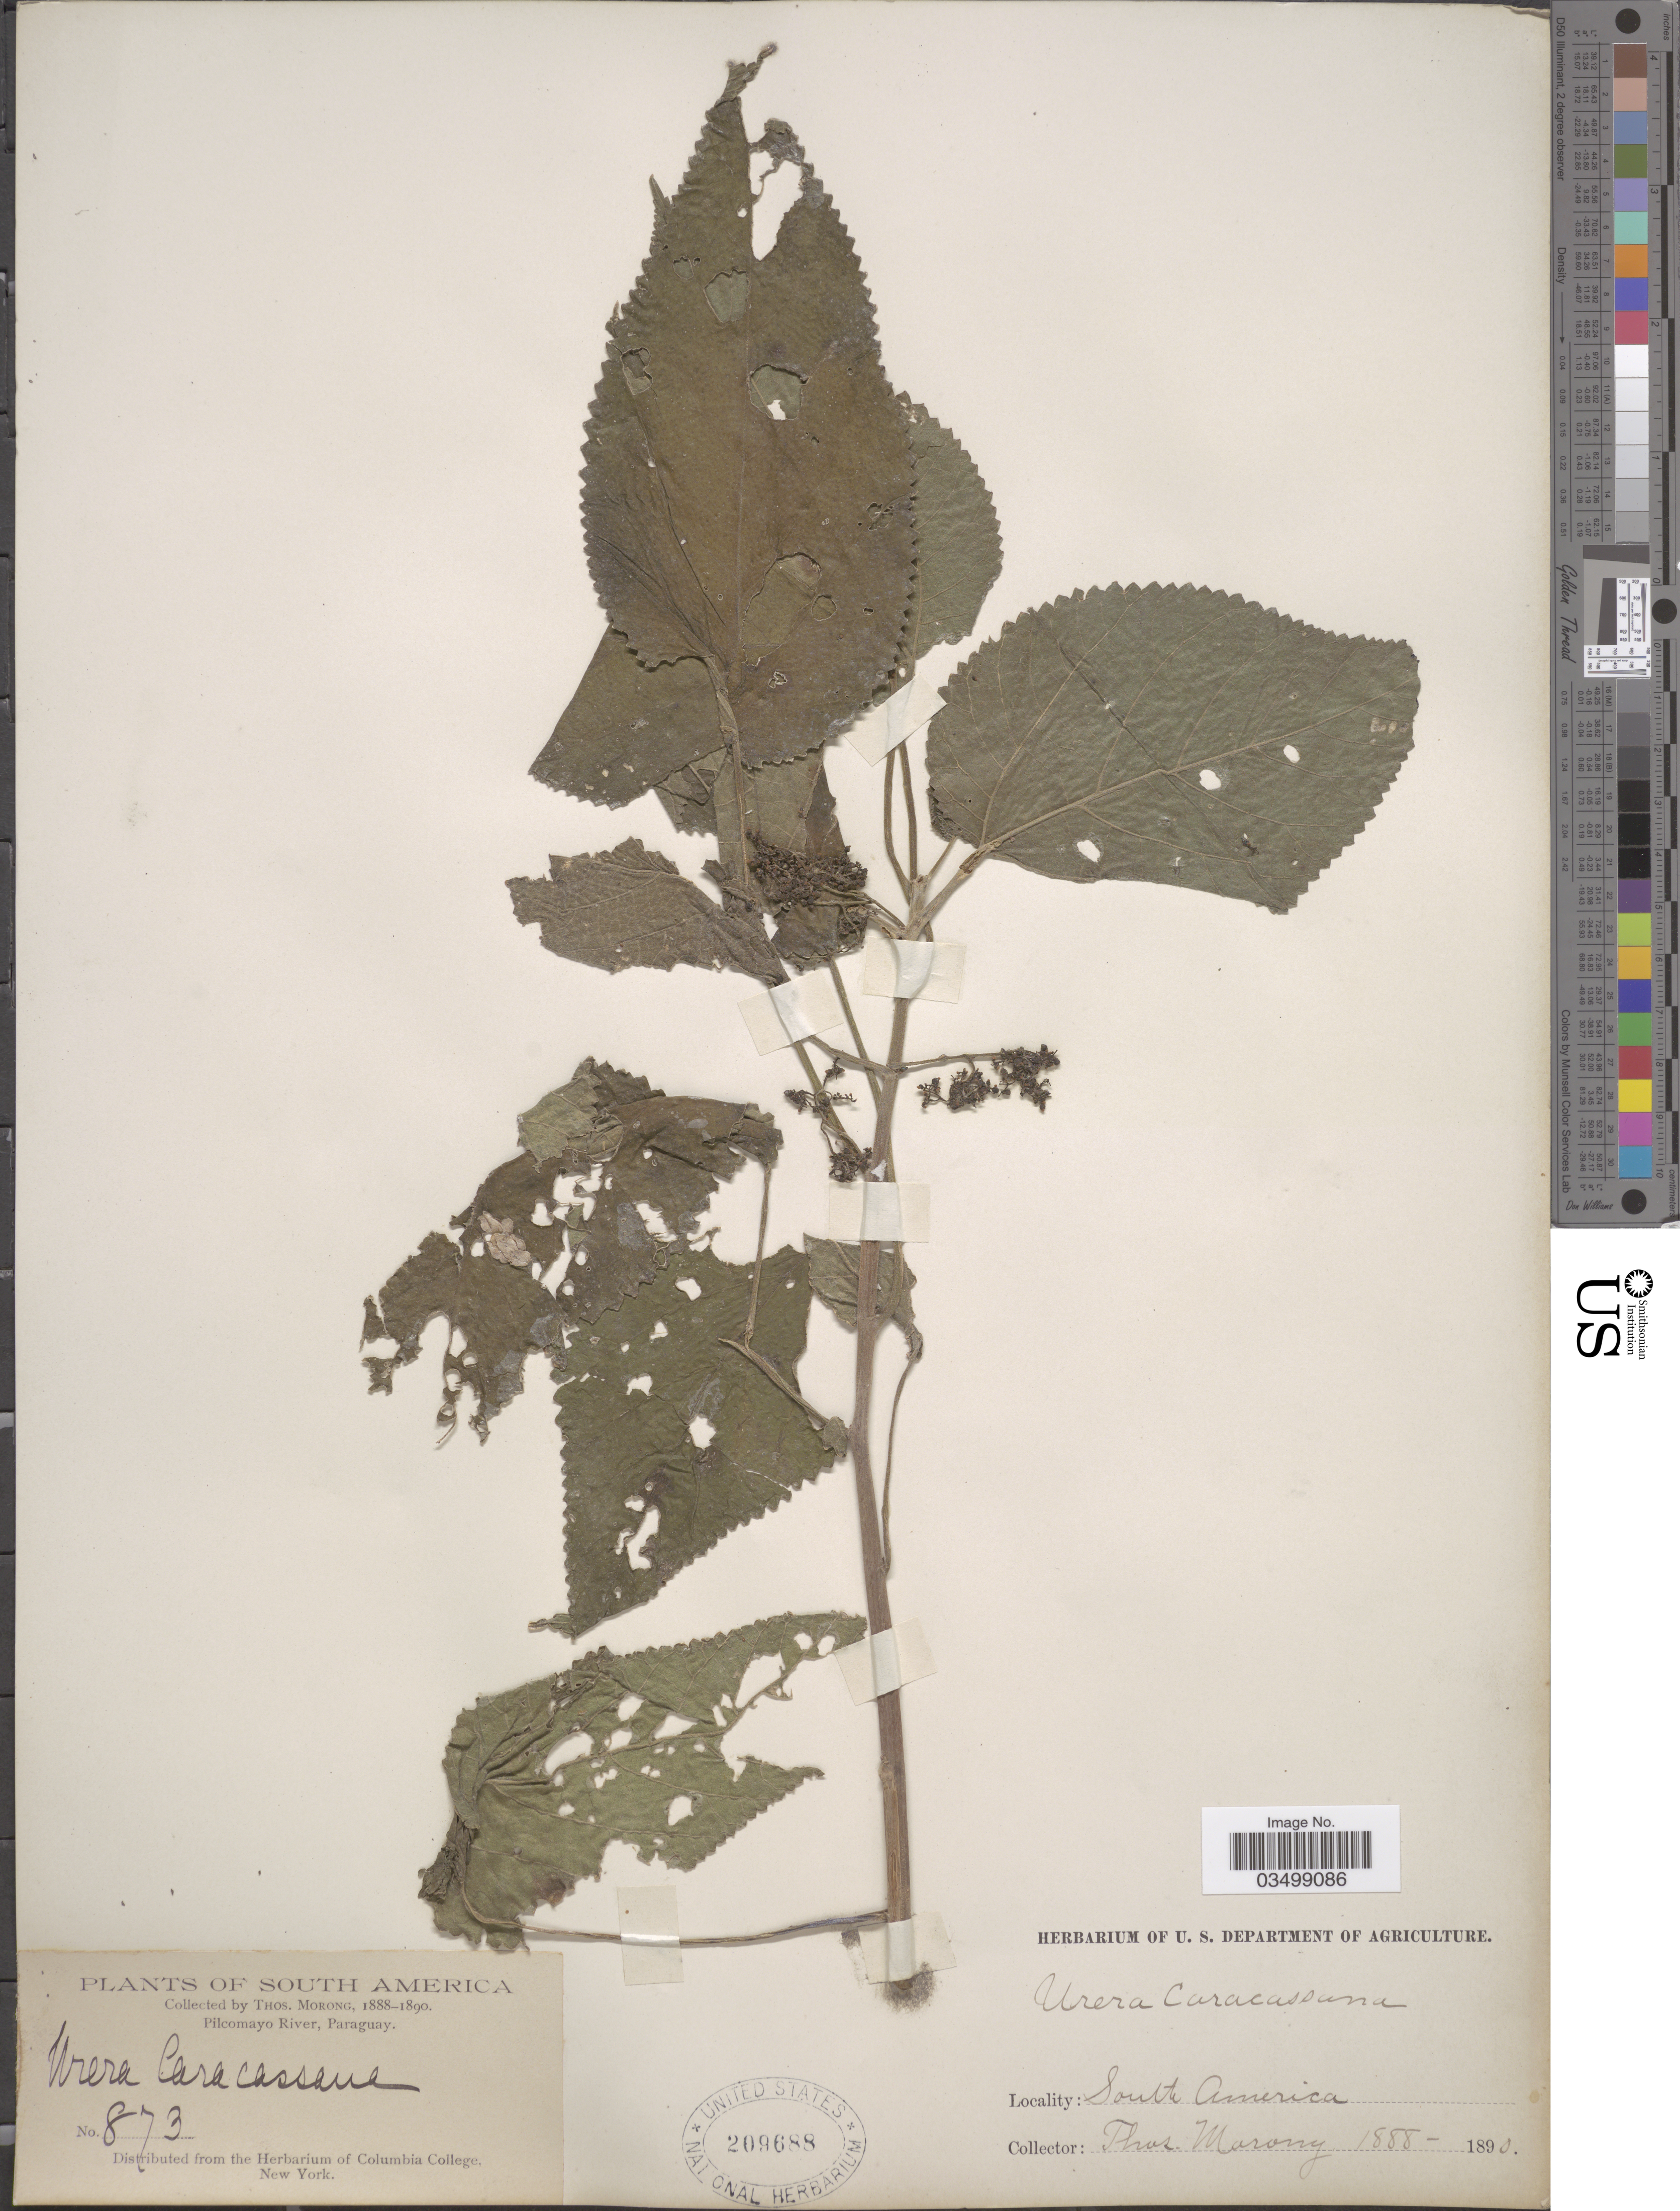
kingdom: Plantae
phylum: Tracheophyta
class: Magnoliopsida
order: Rosales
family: Urticaceae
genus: Urera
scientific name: Urera caracasana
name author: (Jacq.) Gaudich. ex Griseb.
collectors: ex herb. T. Morong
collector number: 873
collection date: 1888/1890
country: Paraguay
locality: Pilcomayo River.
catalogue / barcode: US 209688